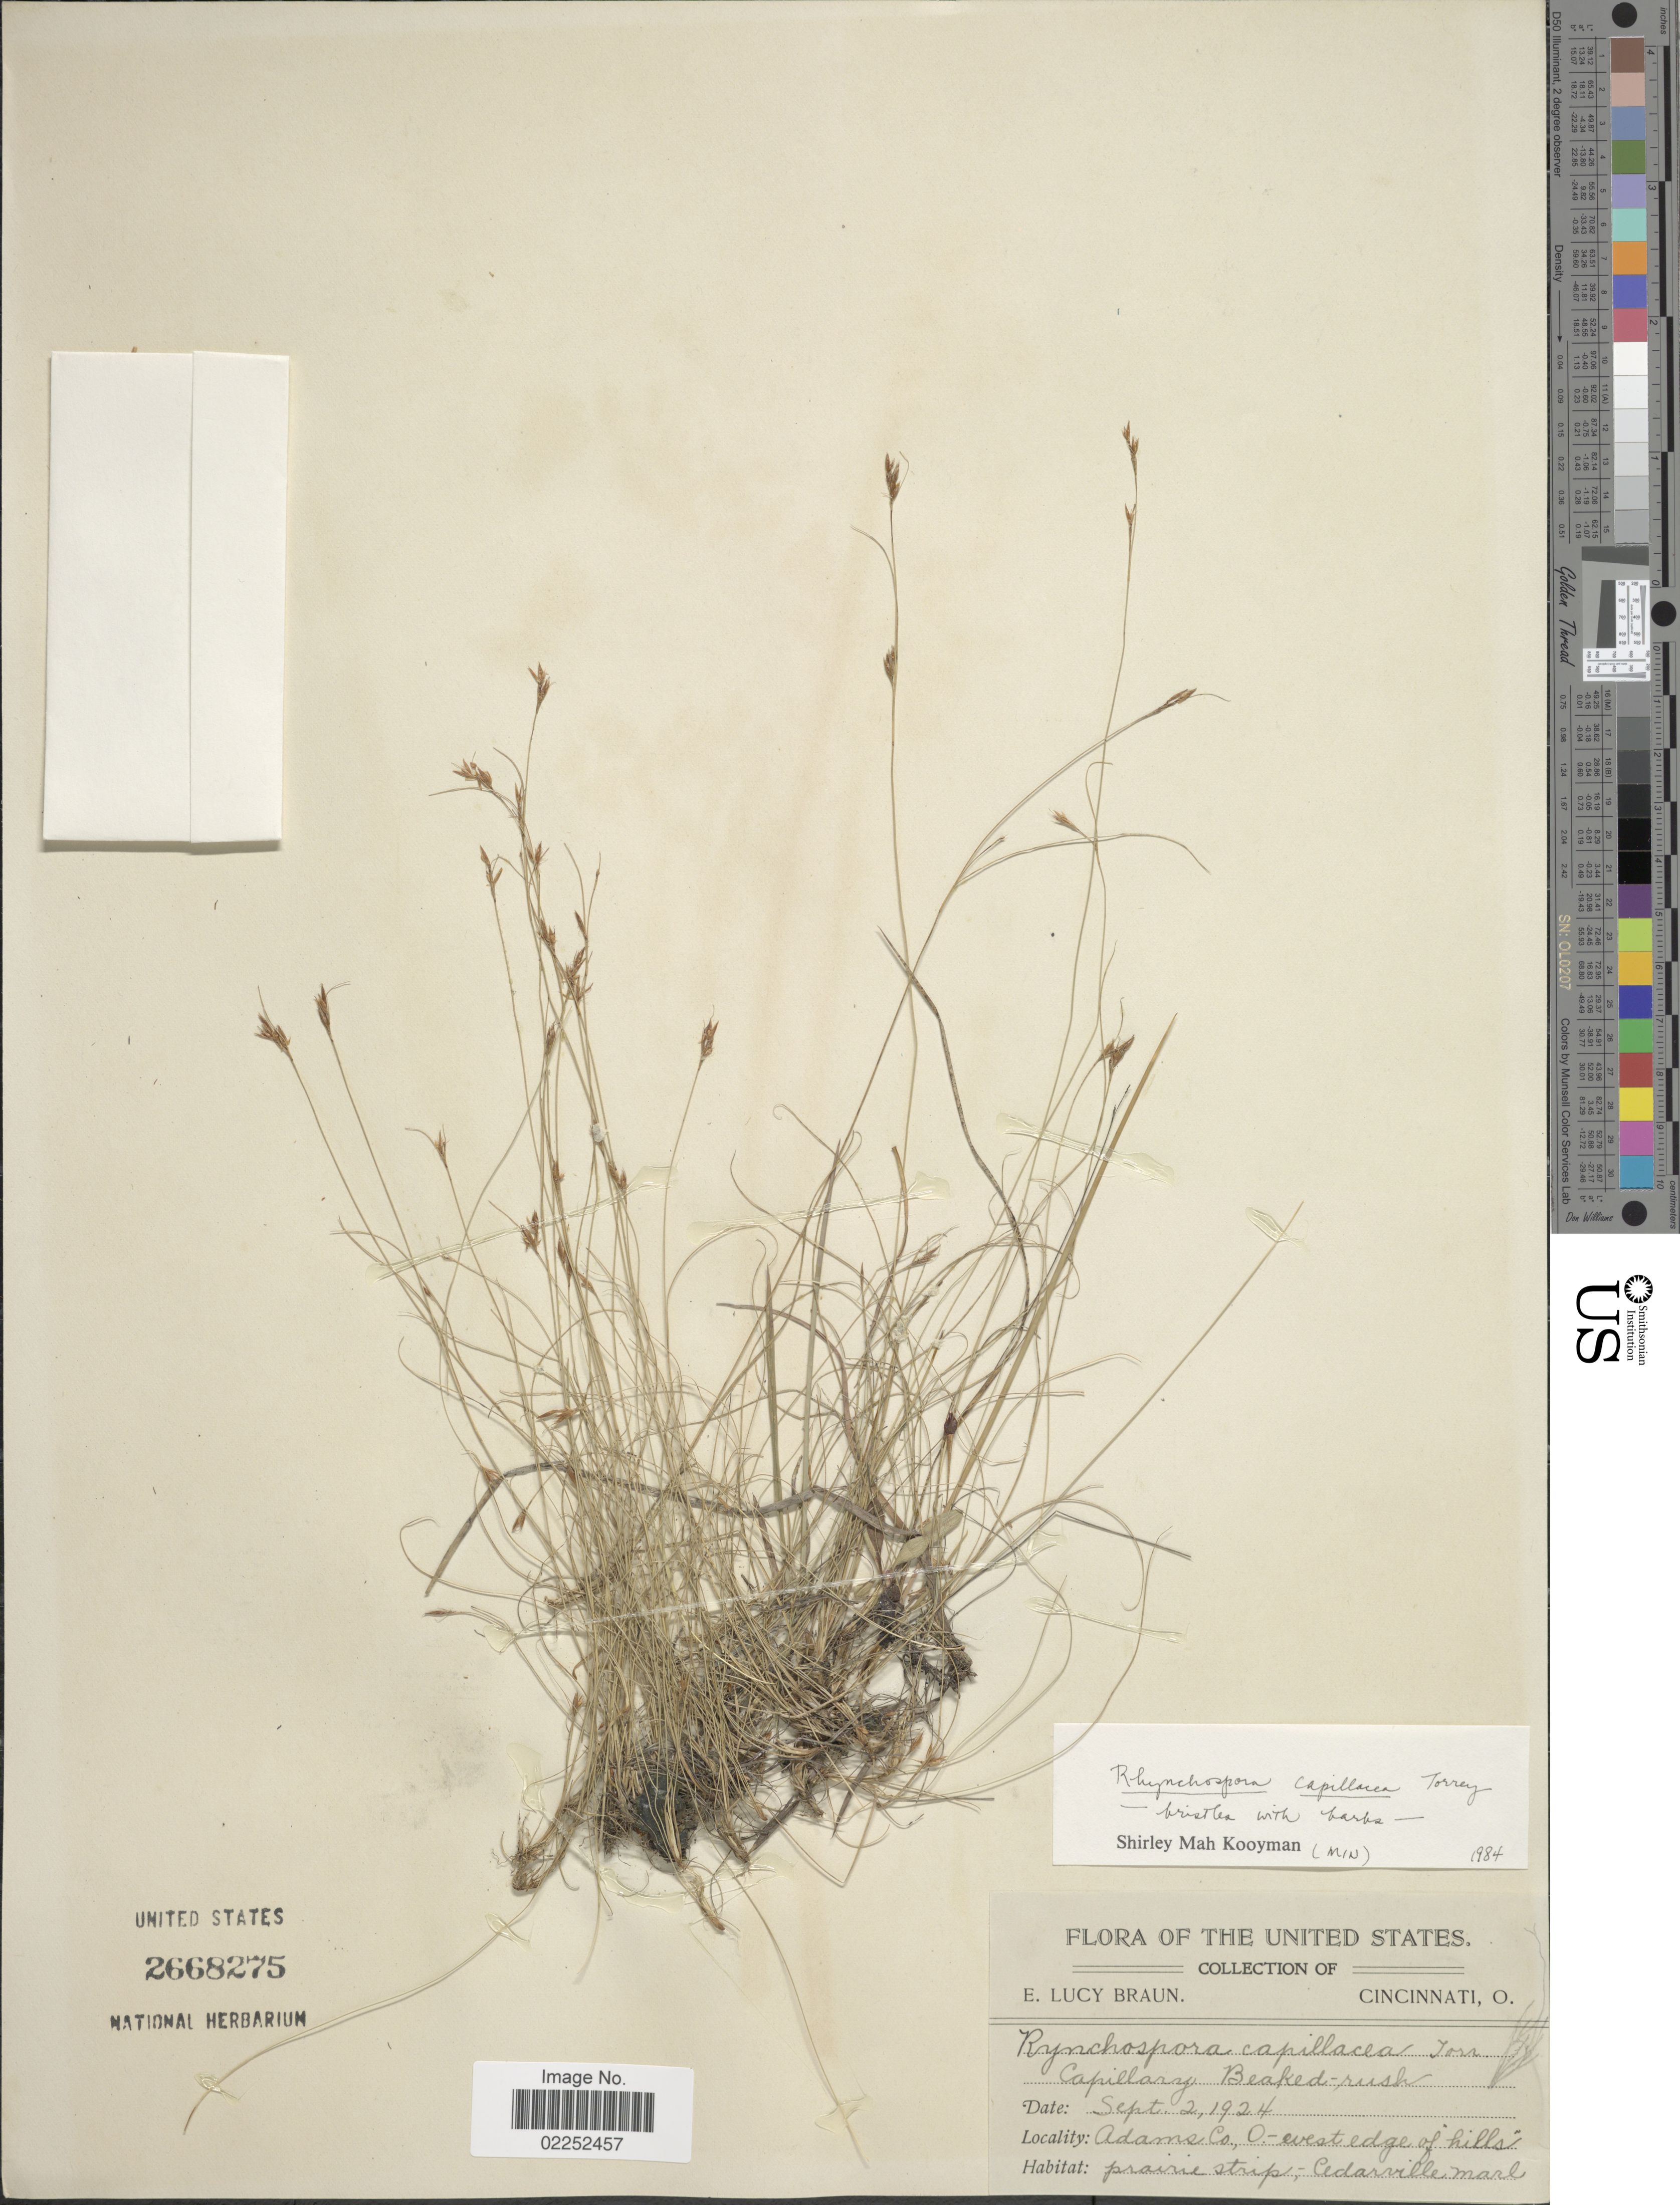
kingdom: Plantae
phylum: Tracheophyta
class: Liliopsida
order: Poales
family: Cyperaceae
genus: Rhynchospora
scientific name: Rhynchospora capillacea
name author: Torr.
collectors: E. L. Braun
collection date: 1924-09-02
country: United States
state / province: Ohio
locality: Adams Co., west edge of hills prairie strip,- Cedarville marl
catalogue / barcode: US 2668275